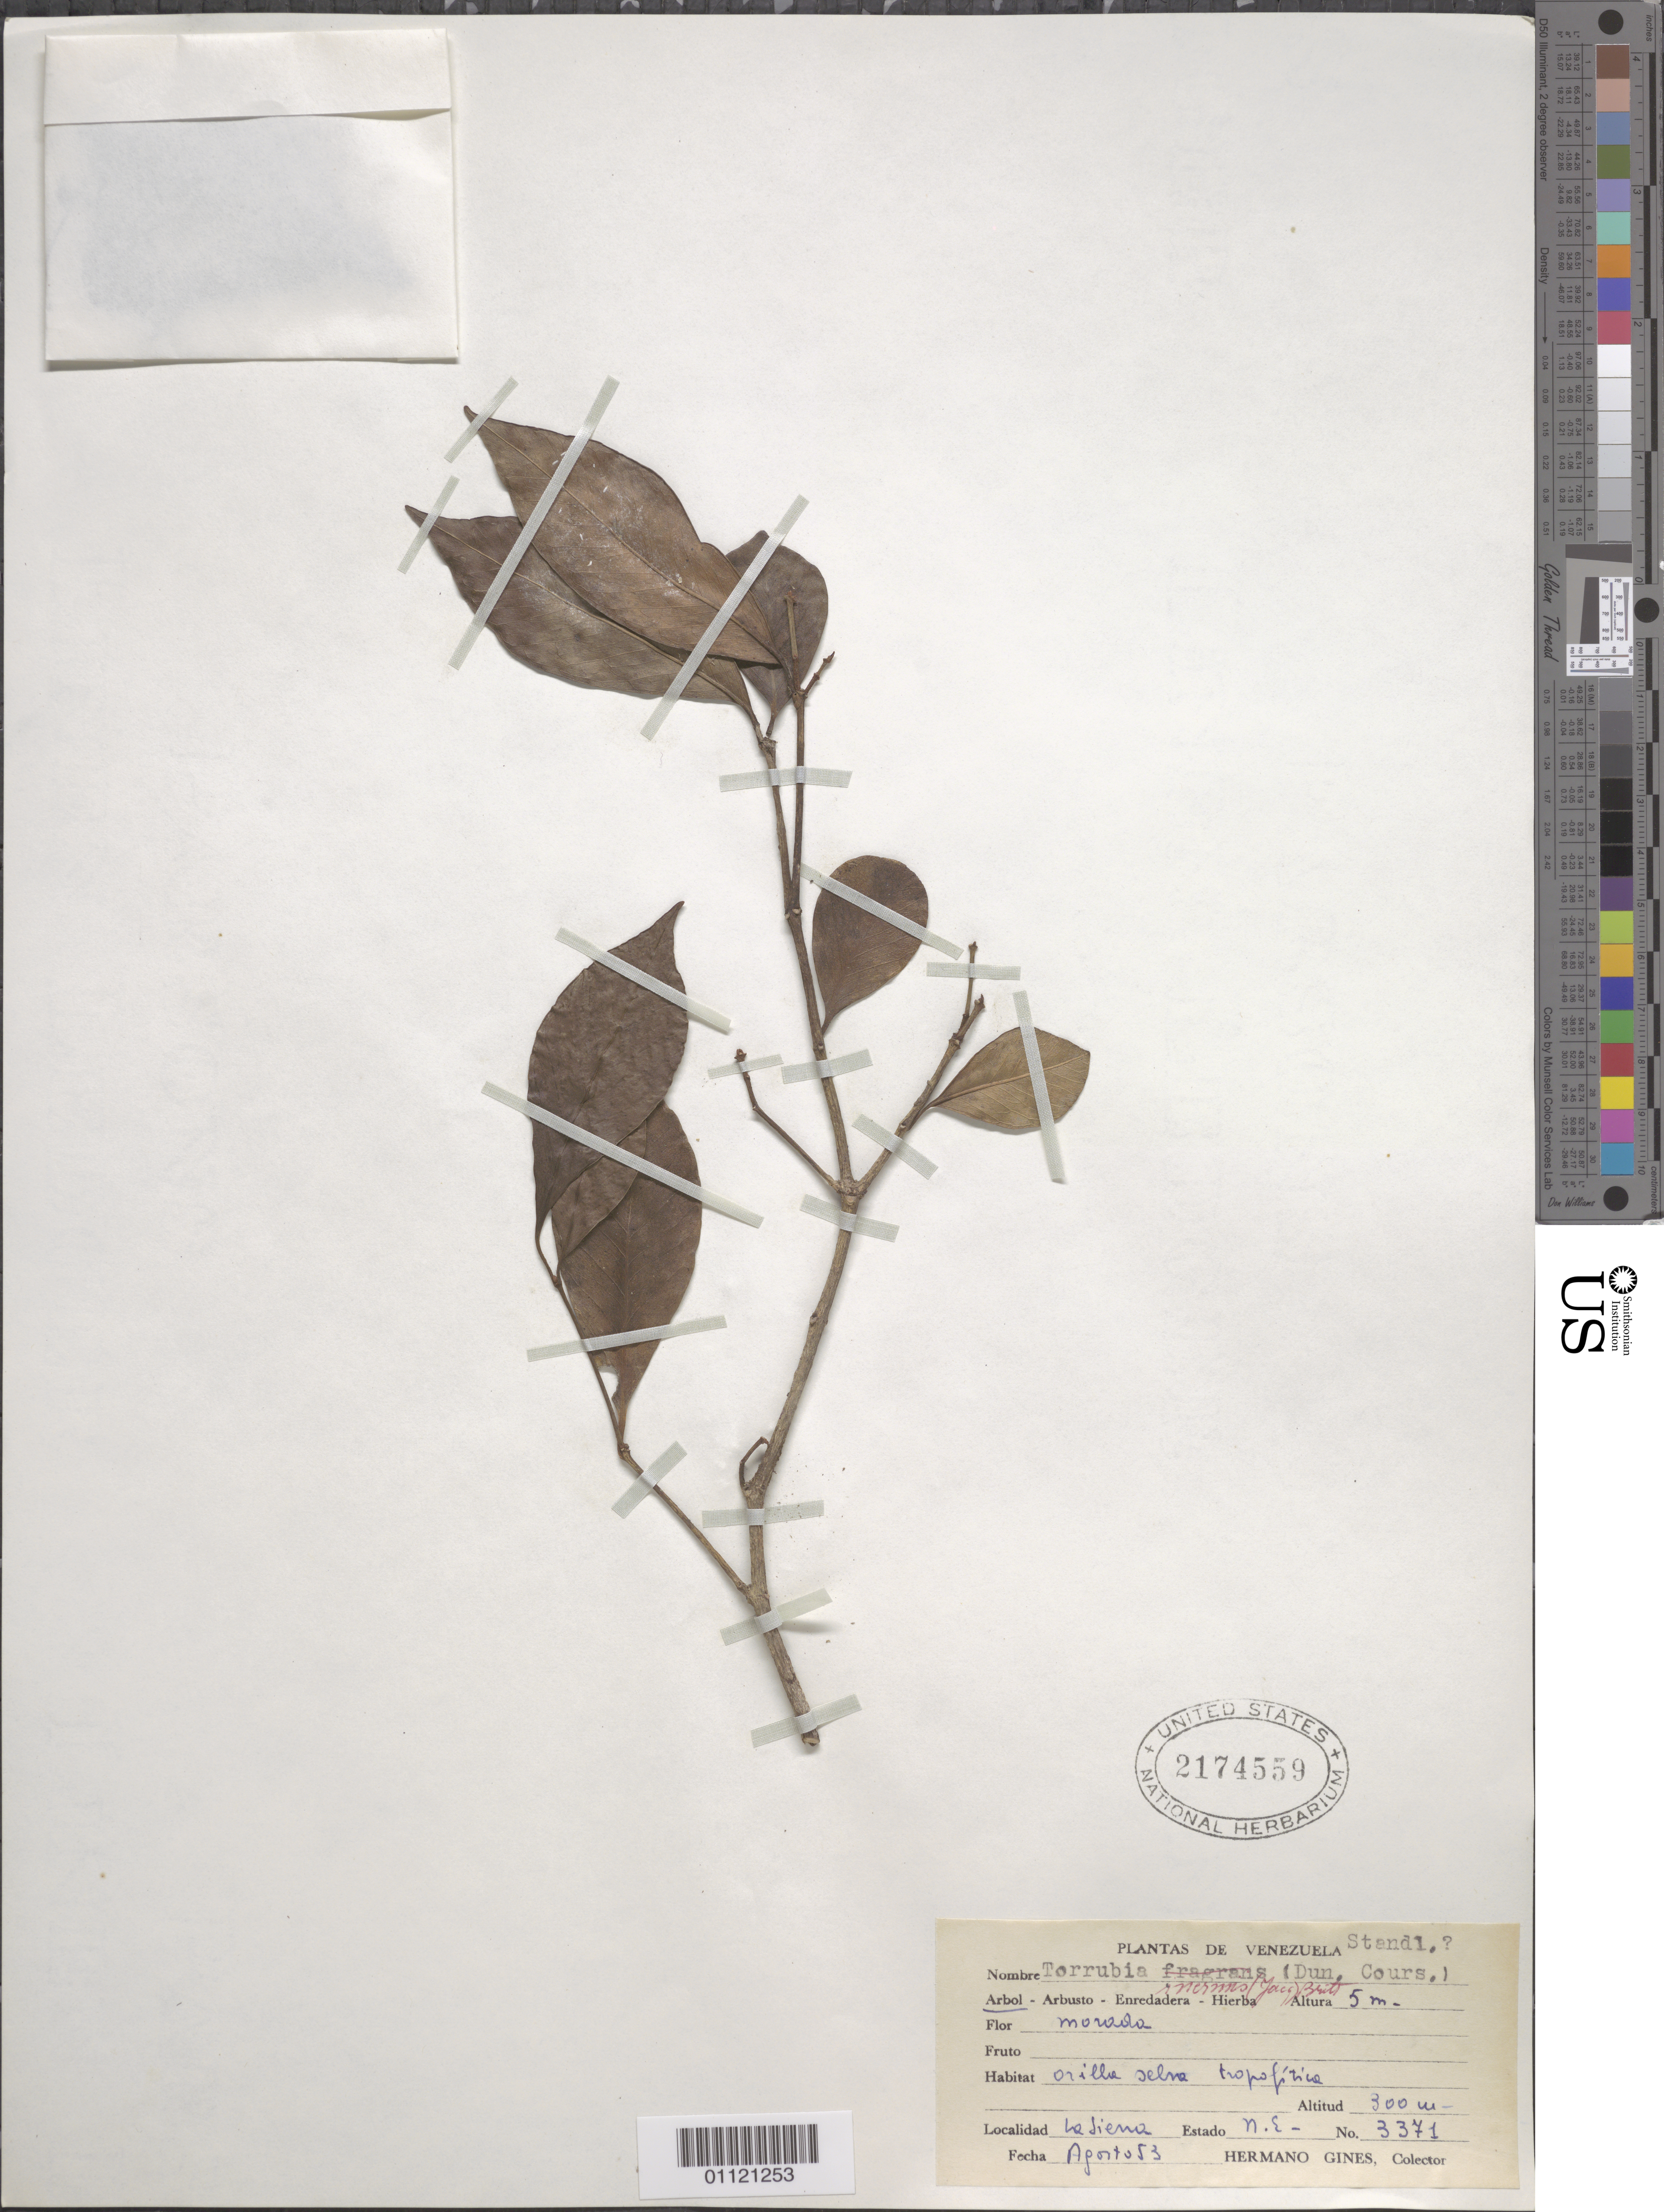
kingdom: Plantae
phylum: Tracheophyta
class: Magnoliopsida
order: Caryophyllales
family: Nyctaginaceae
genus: Guapira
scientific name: Guapira fragrans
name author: (Dum. Cours.) Little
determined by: Strong, Mark T., (BOT), Smithsonian Institution - National Museum of Natural History (UNITED STATES)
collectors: Bro. Gines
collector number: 3371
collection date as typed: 01 Aug 1953 to 31 Aug 1953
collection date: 1953-08-01/1953-08-31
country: Venezuela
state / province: Nueva Esparta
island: Margarita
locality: La Sierra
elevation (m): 300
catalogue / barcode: US 2174559